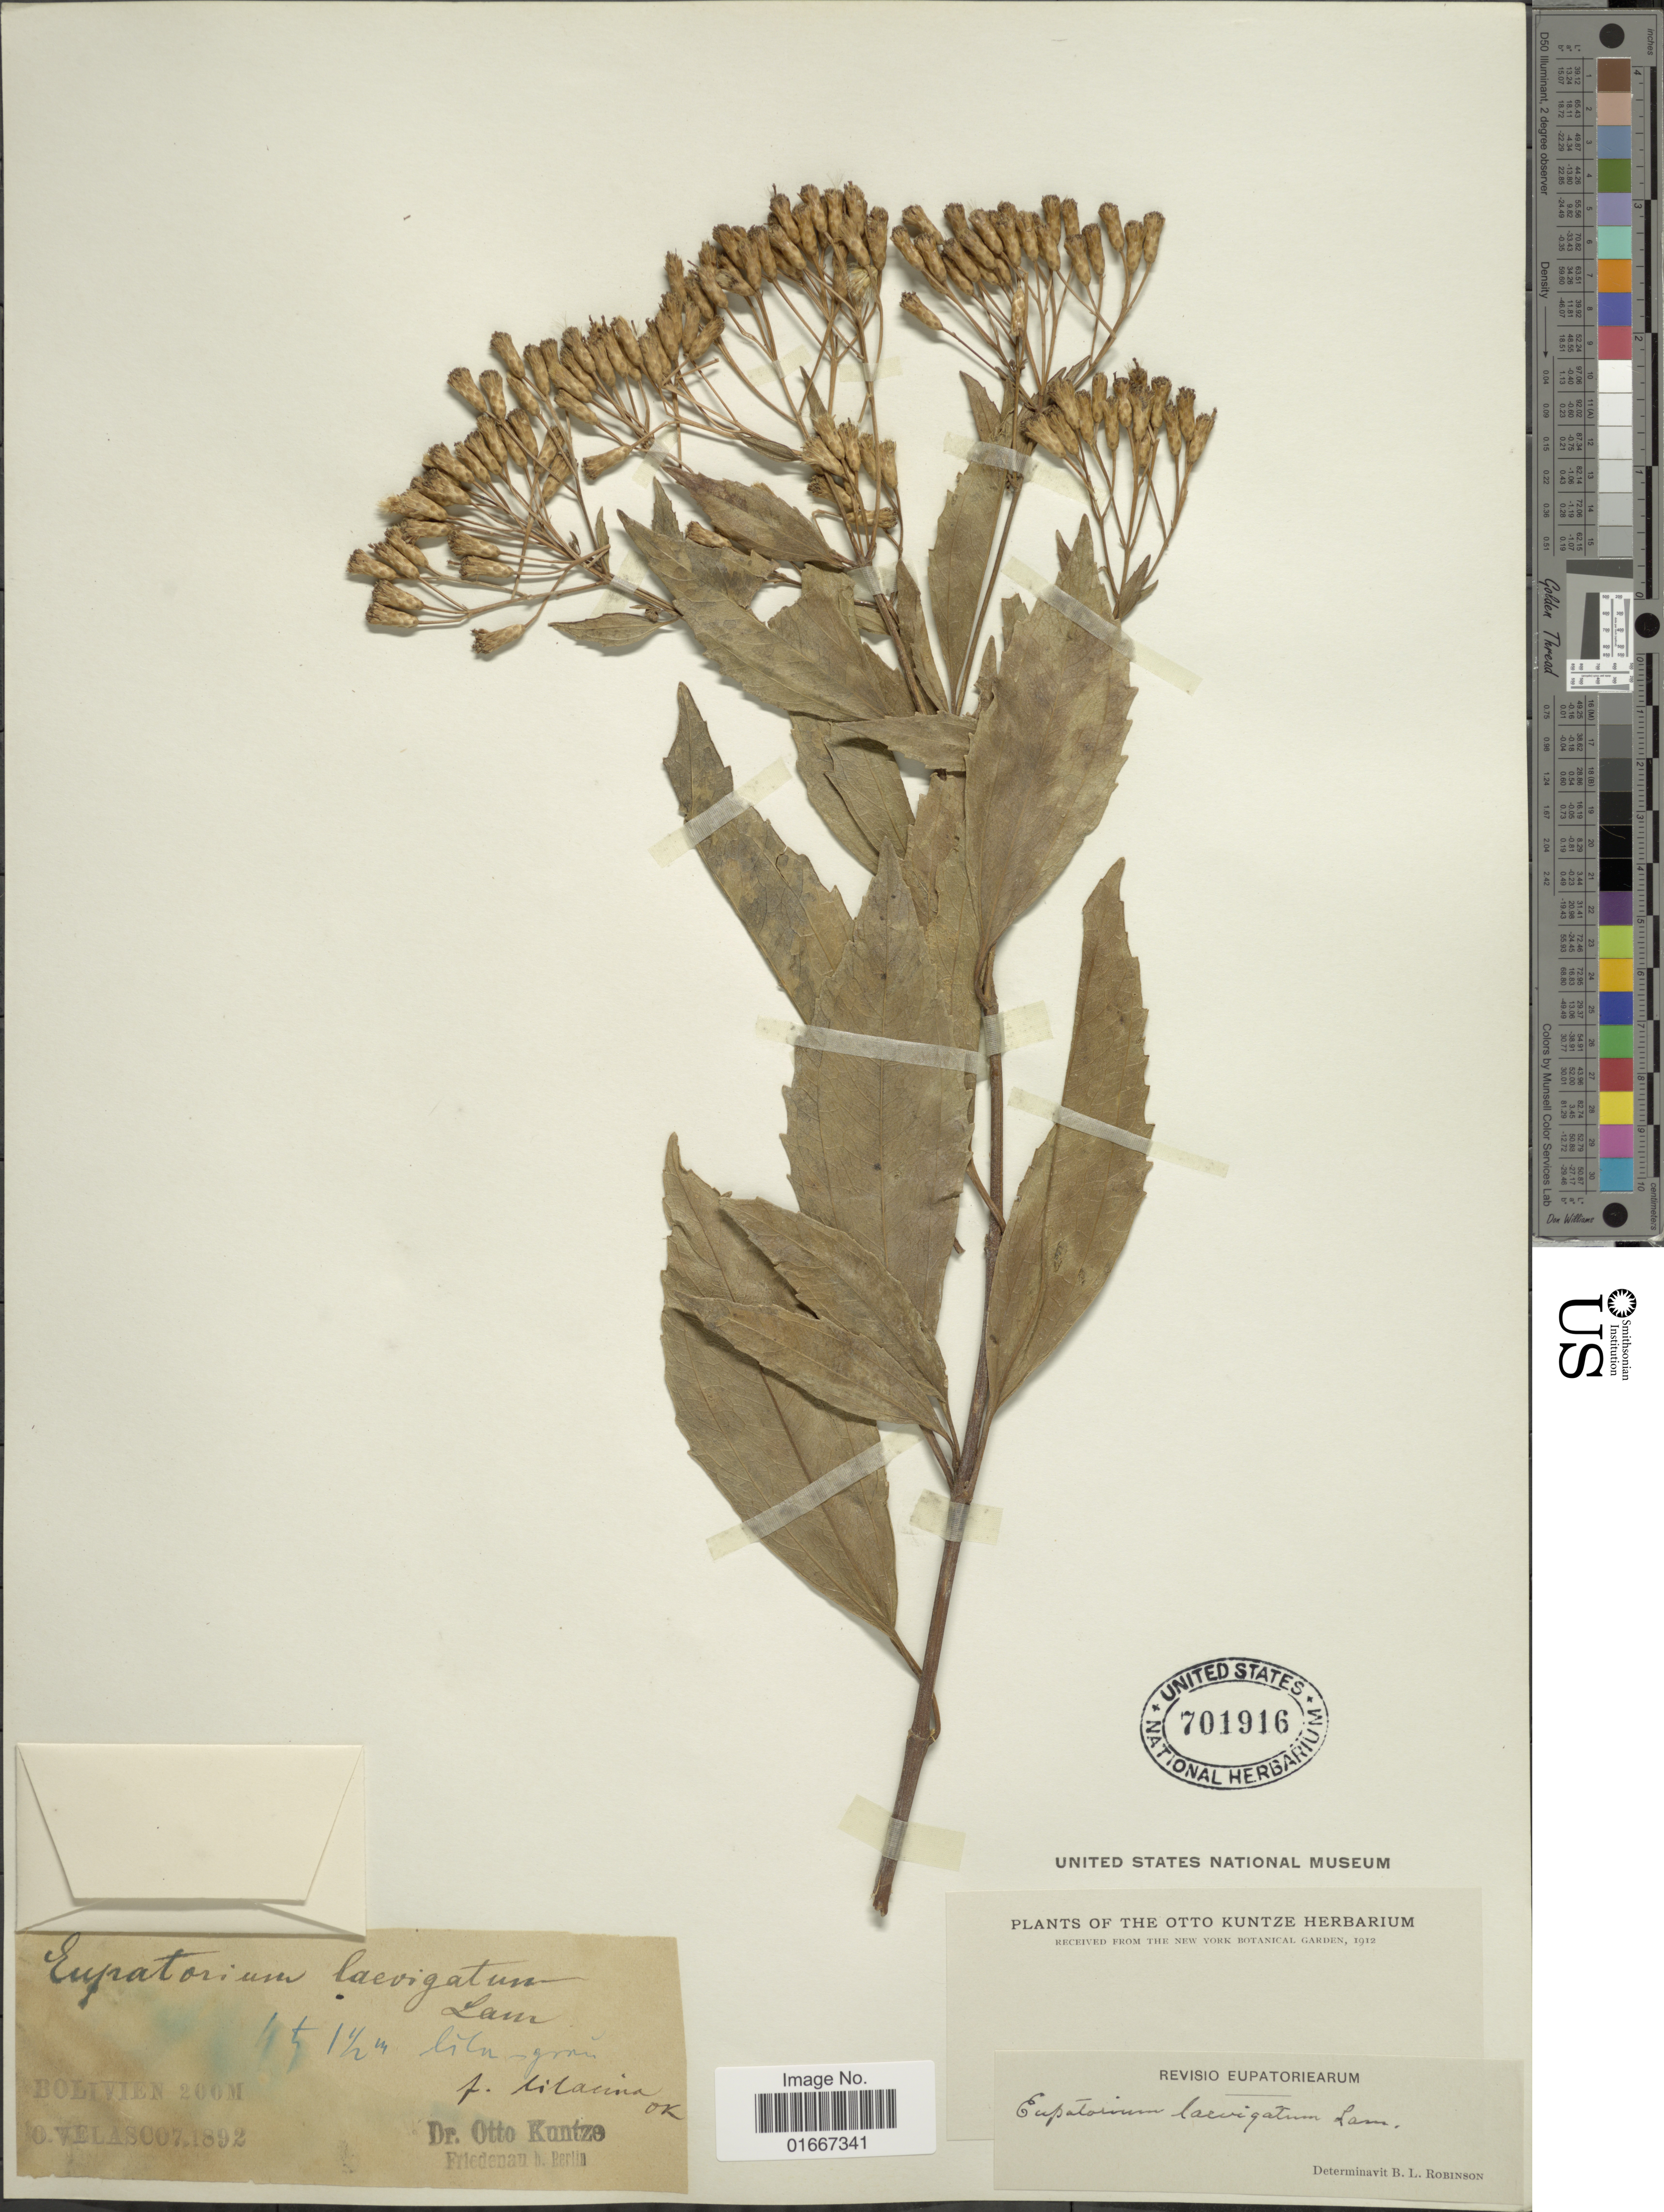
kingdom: Plantae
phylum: Tracheophyta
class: Magnoliopsida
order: Asterales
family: Asteraceae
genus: Chromolaena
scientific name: Chromolaena laevigata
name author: (Lam.) R.M. King & H. Rob.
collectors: C.E.O. Kuntze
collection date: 1892-07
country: Bolivia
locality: To Velasco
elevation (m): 200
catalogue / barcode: US 701916